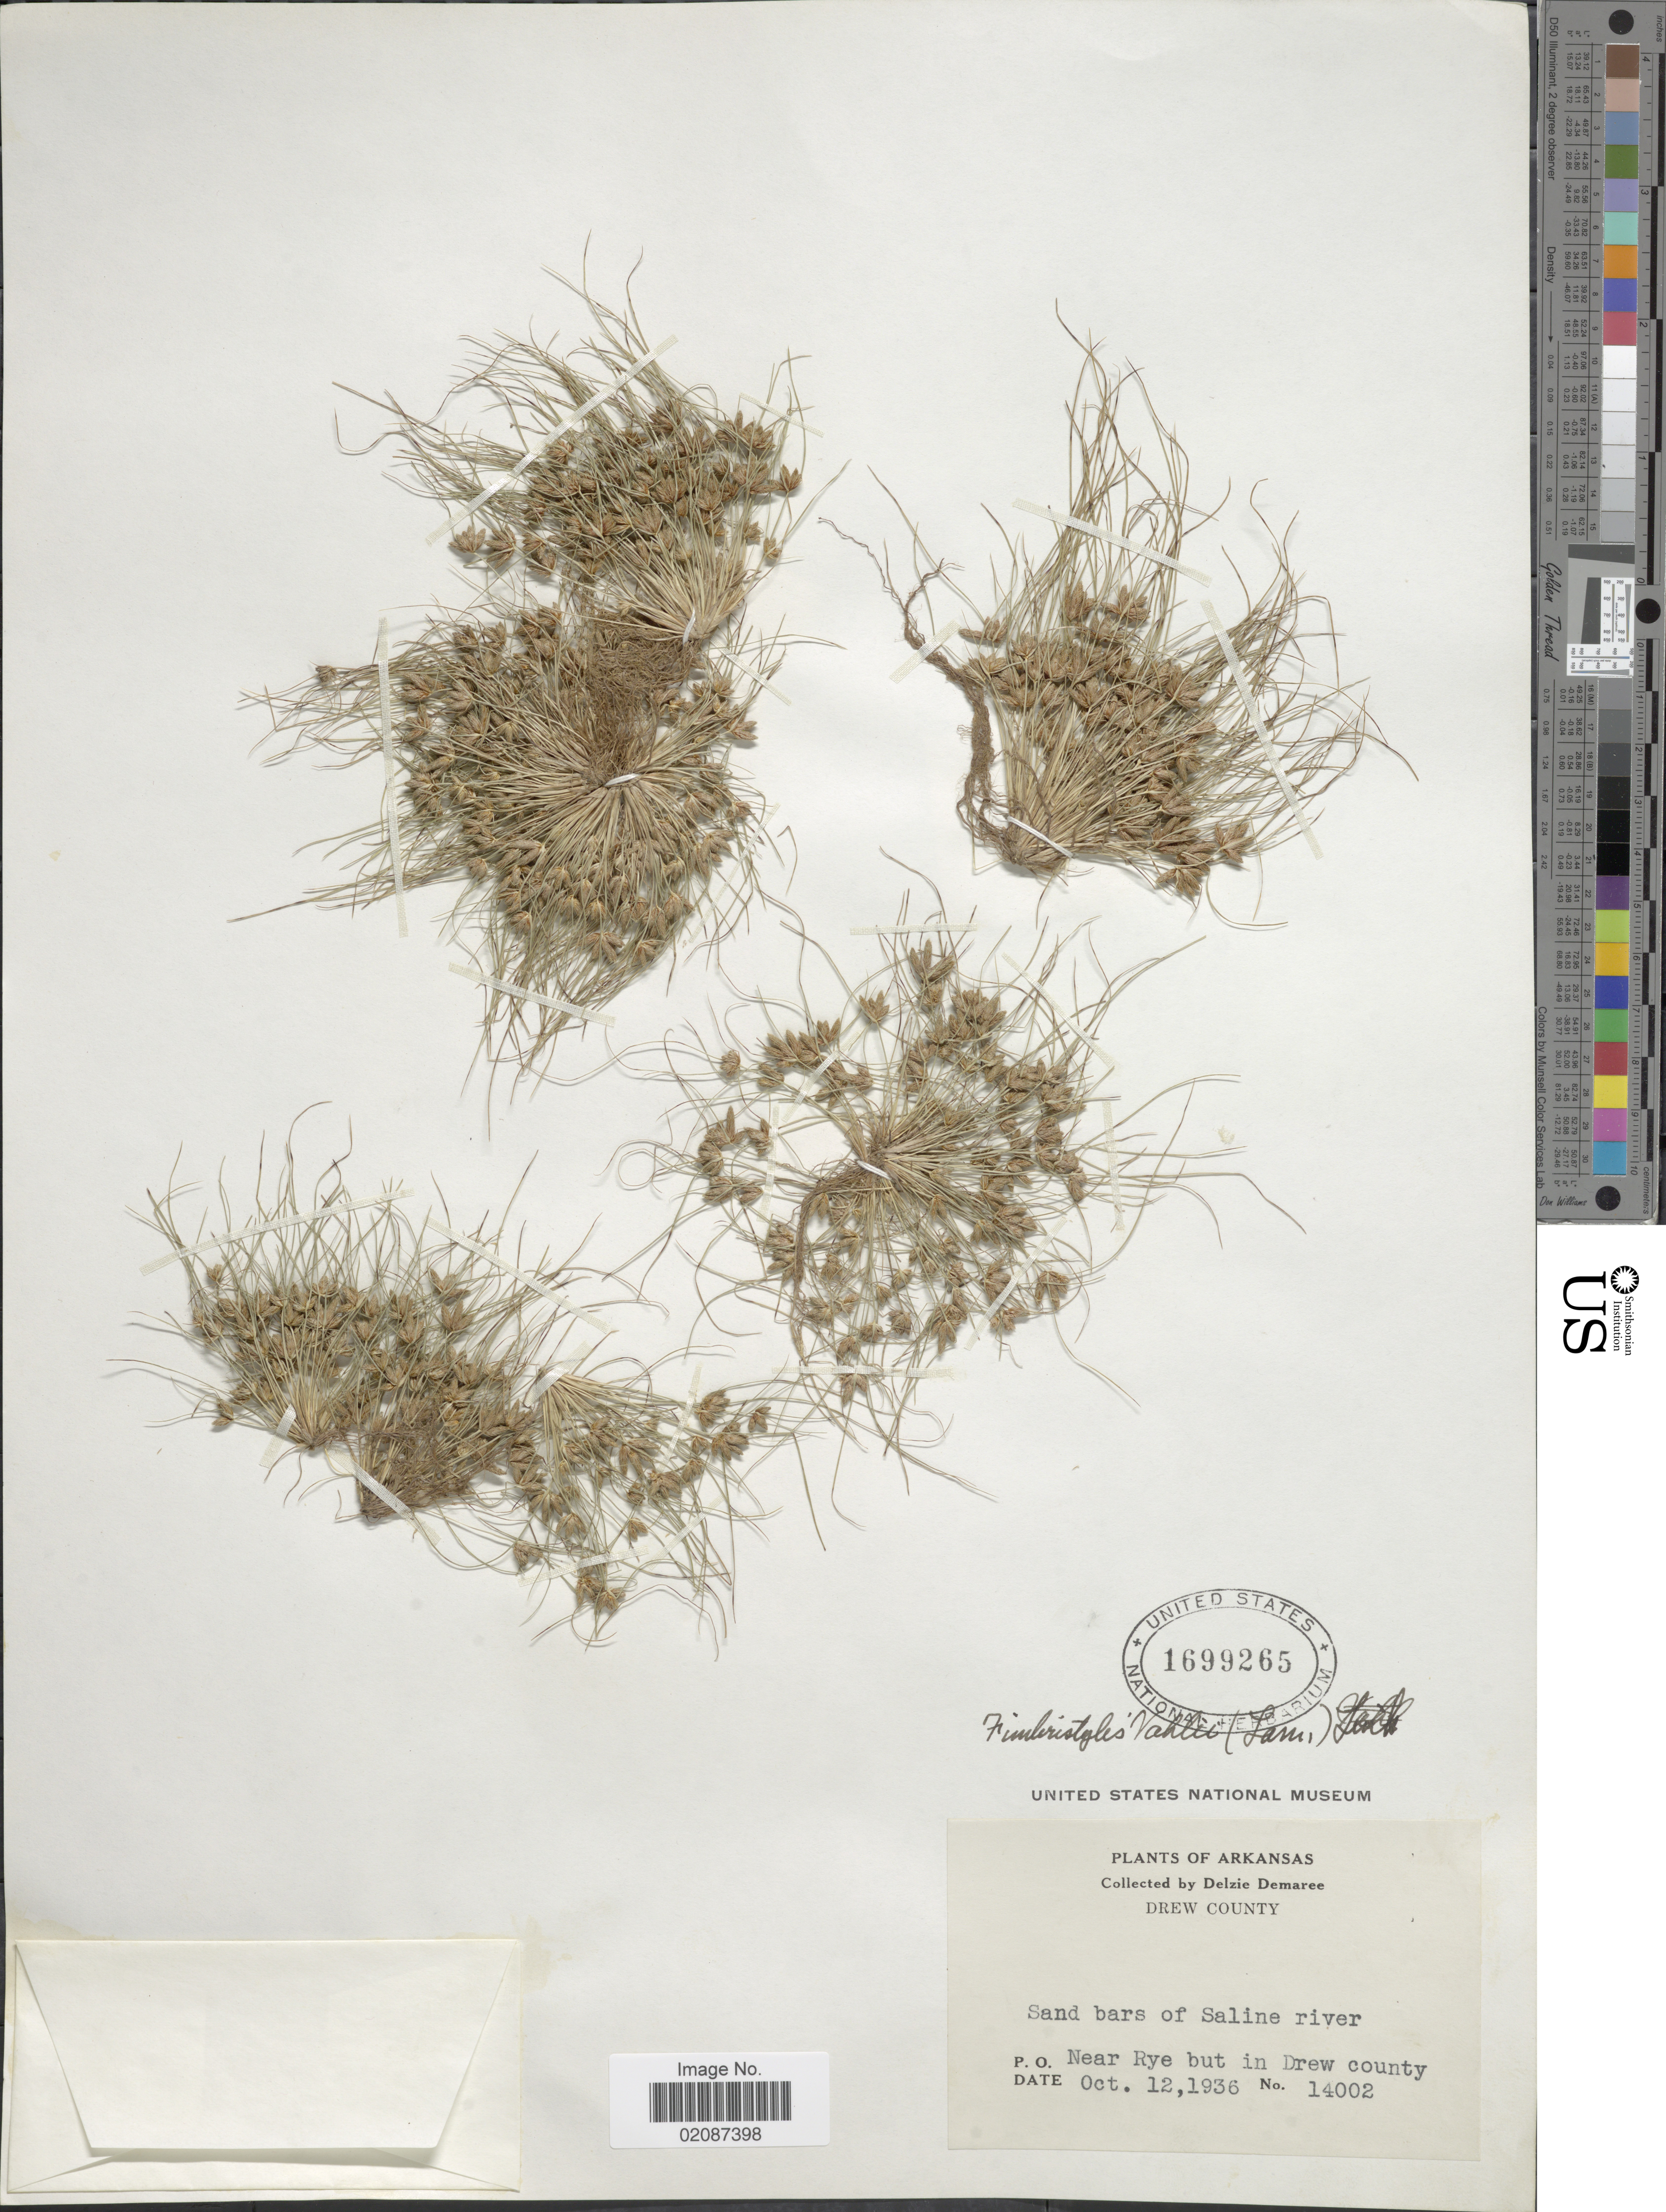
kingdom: Plantae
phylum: Tracheophyta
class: Liliopsida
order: Poales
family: Cyperaceae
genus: Fimbristylis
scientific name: Fimbristylis vahlii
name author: (Lam.) Link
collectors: D. Demaree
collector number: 14002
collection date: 1936-10-12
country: United States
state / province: Arkansas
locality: Drew County, Sand bars of Saline river, Near Rye but in Drew County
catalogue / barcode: US 1699265